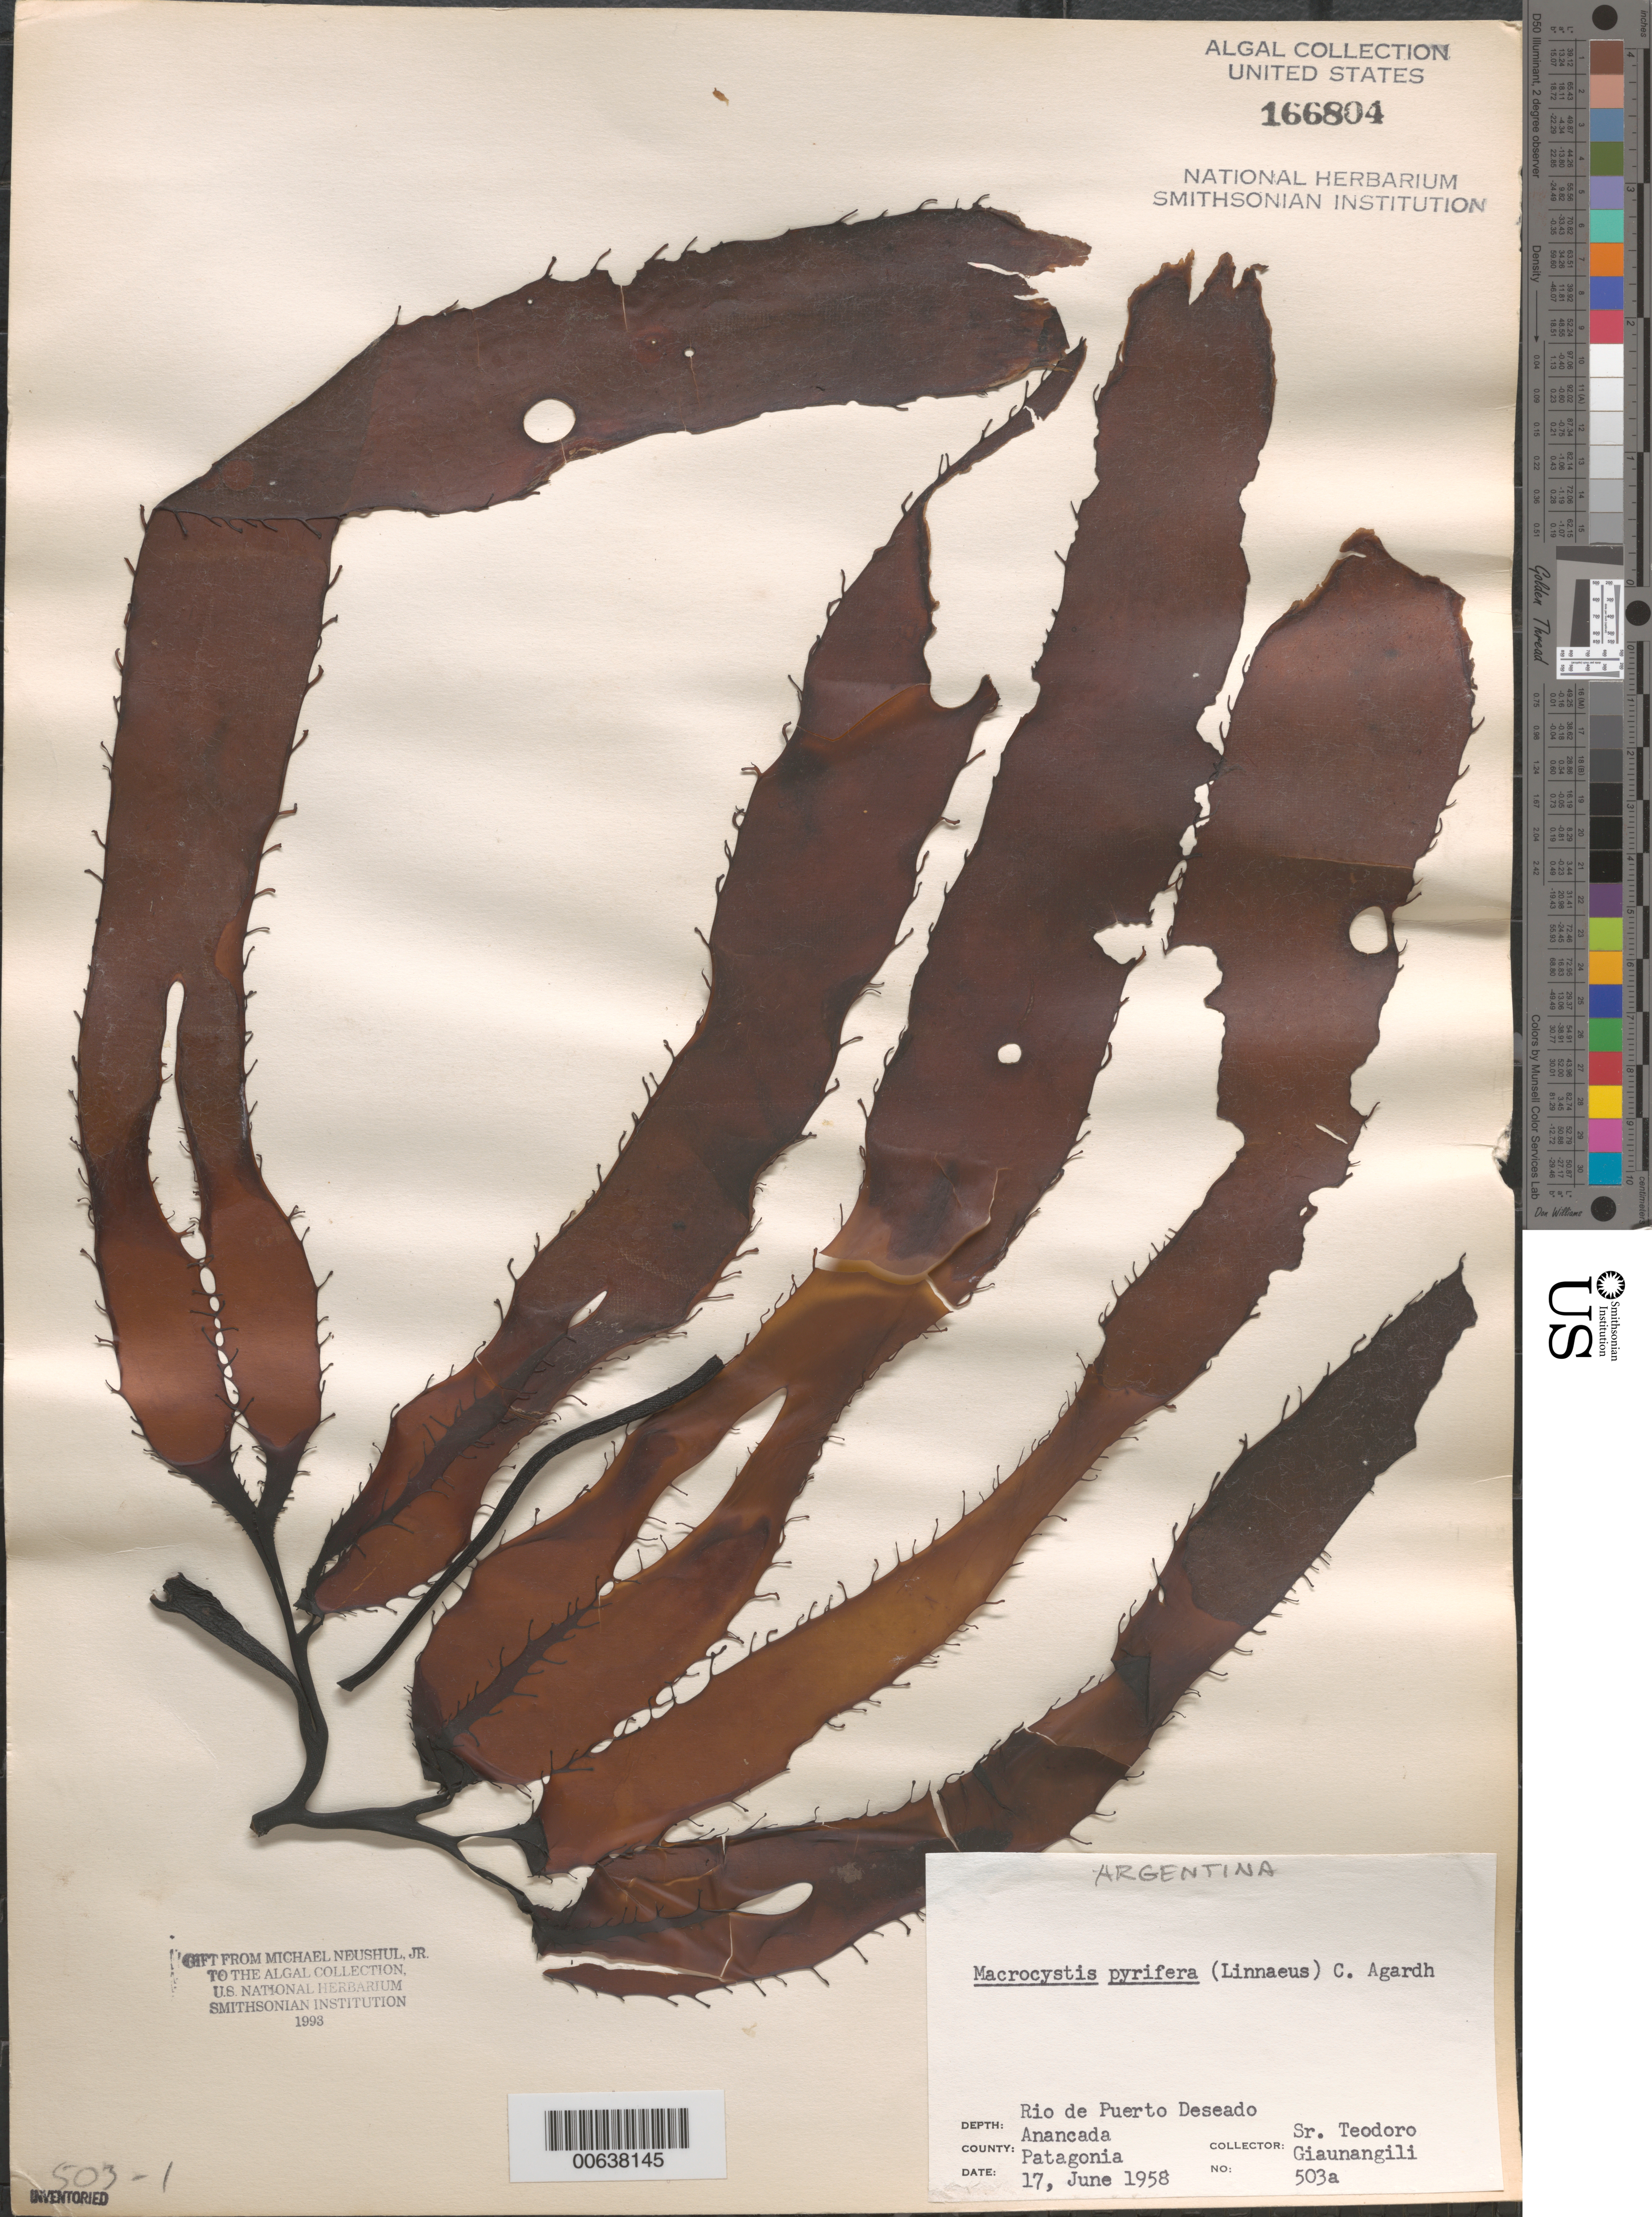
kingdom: Chromista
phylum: Ochrophyta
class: Phaeophyceae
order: Laminariales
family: Laminariaceae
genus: Macrocystis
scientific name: Macrocystis pyrifera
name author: (L.) C. Agardh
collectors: T. Giaunangili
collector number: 503a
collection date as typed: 17 Jun 1958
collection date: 1958-06-17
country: Argentina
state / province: Santa Cruz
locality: Rio de Puerto Deseado, Anancada, Patagonia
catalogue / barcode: US 166804